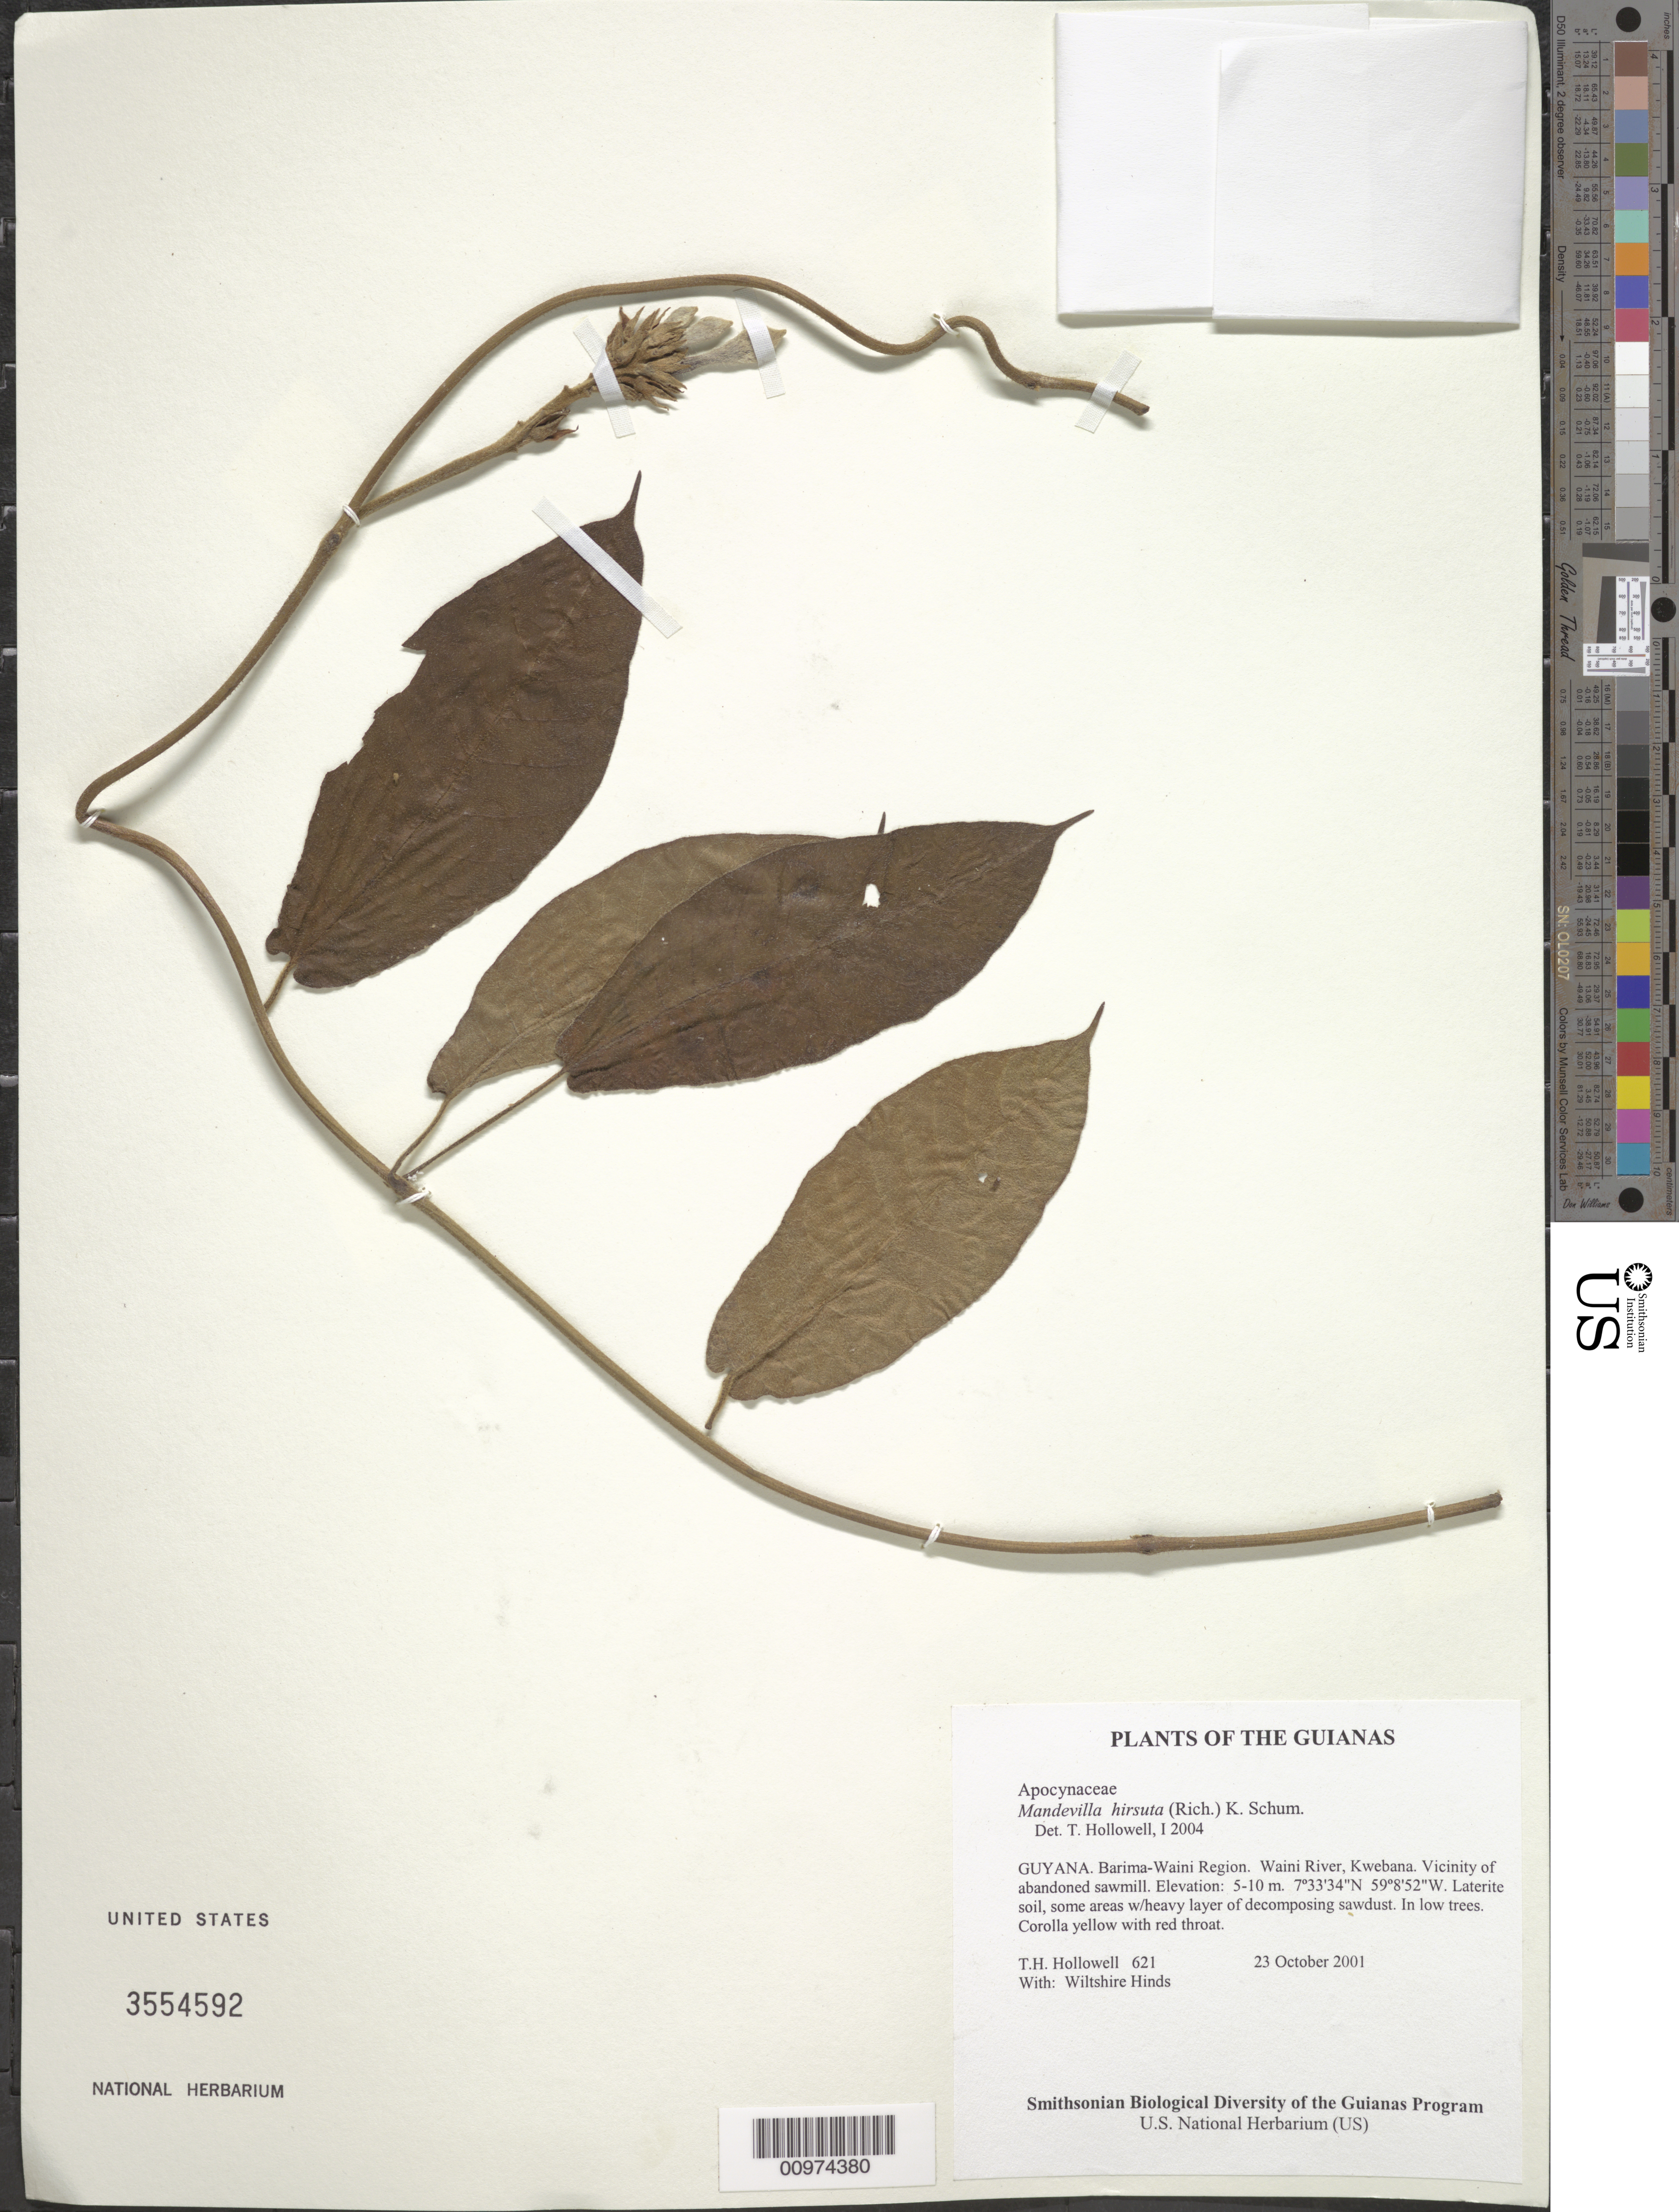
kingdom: Plantae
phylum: Tracheophyta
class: Magnoliopsida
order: Gentianales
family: Apocynaceae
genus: Mandevilla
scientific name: Mandevilla hirsuta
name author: (Rich.) K. Schum.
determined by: Hollowell, T. H., (BOT), Smithsonian Institution - National Museum of Natural History (UNITED STATES)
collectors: T. Hollowell & W. Hinds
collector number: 621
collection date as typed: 23 October 2001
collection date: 2001-10-23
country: Guyana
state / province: Barima-Waini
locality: Waini River, Kwebana. Vicinity of abandoned sawmill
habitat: Laterite soil, some areas w/heavy layer of decomposing sawdust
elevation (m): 5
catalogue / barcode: US 3554592